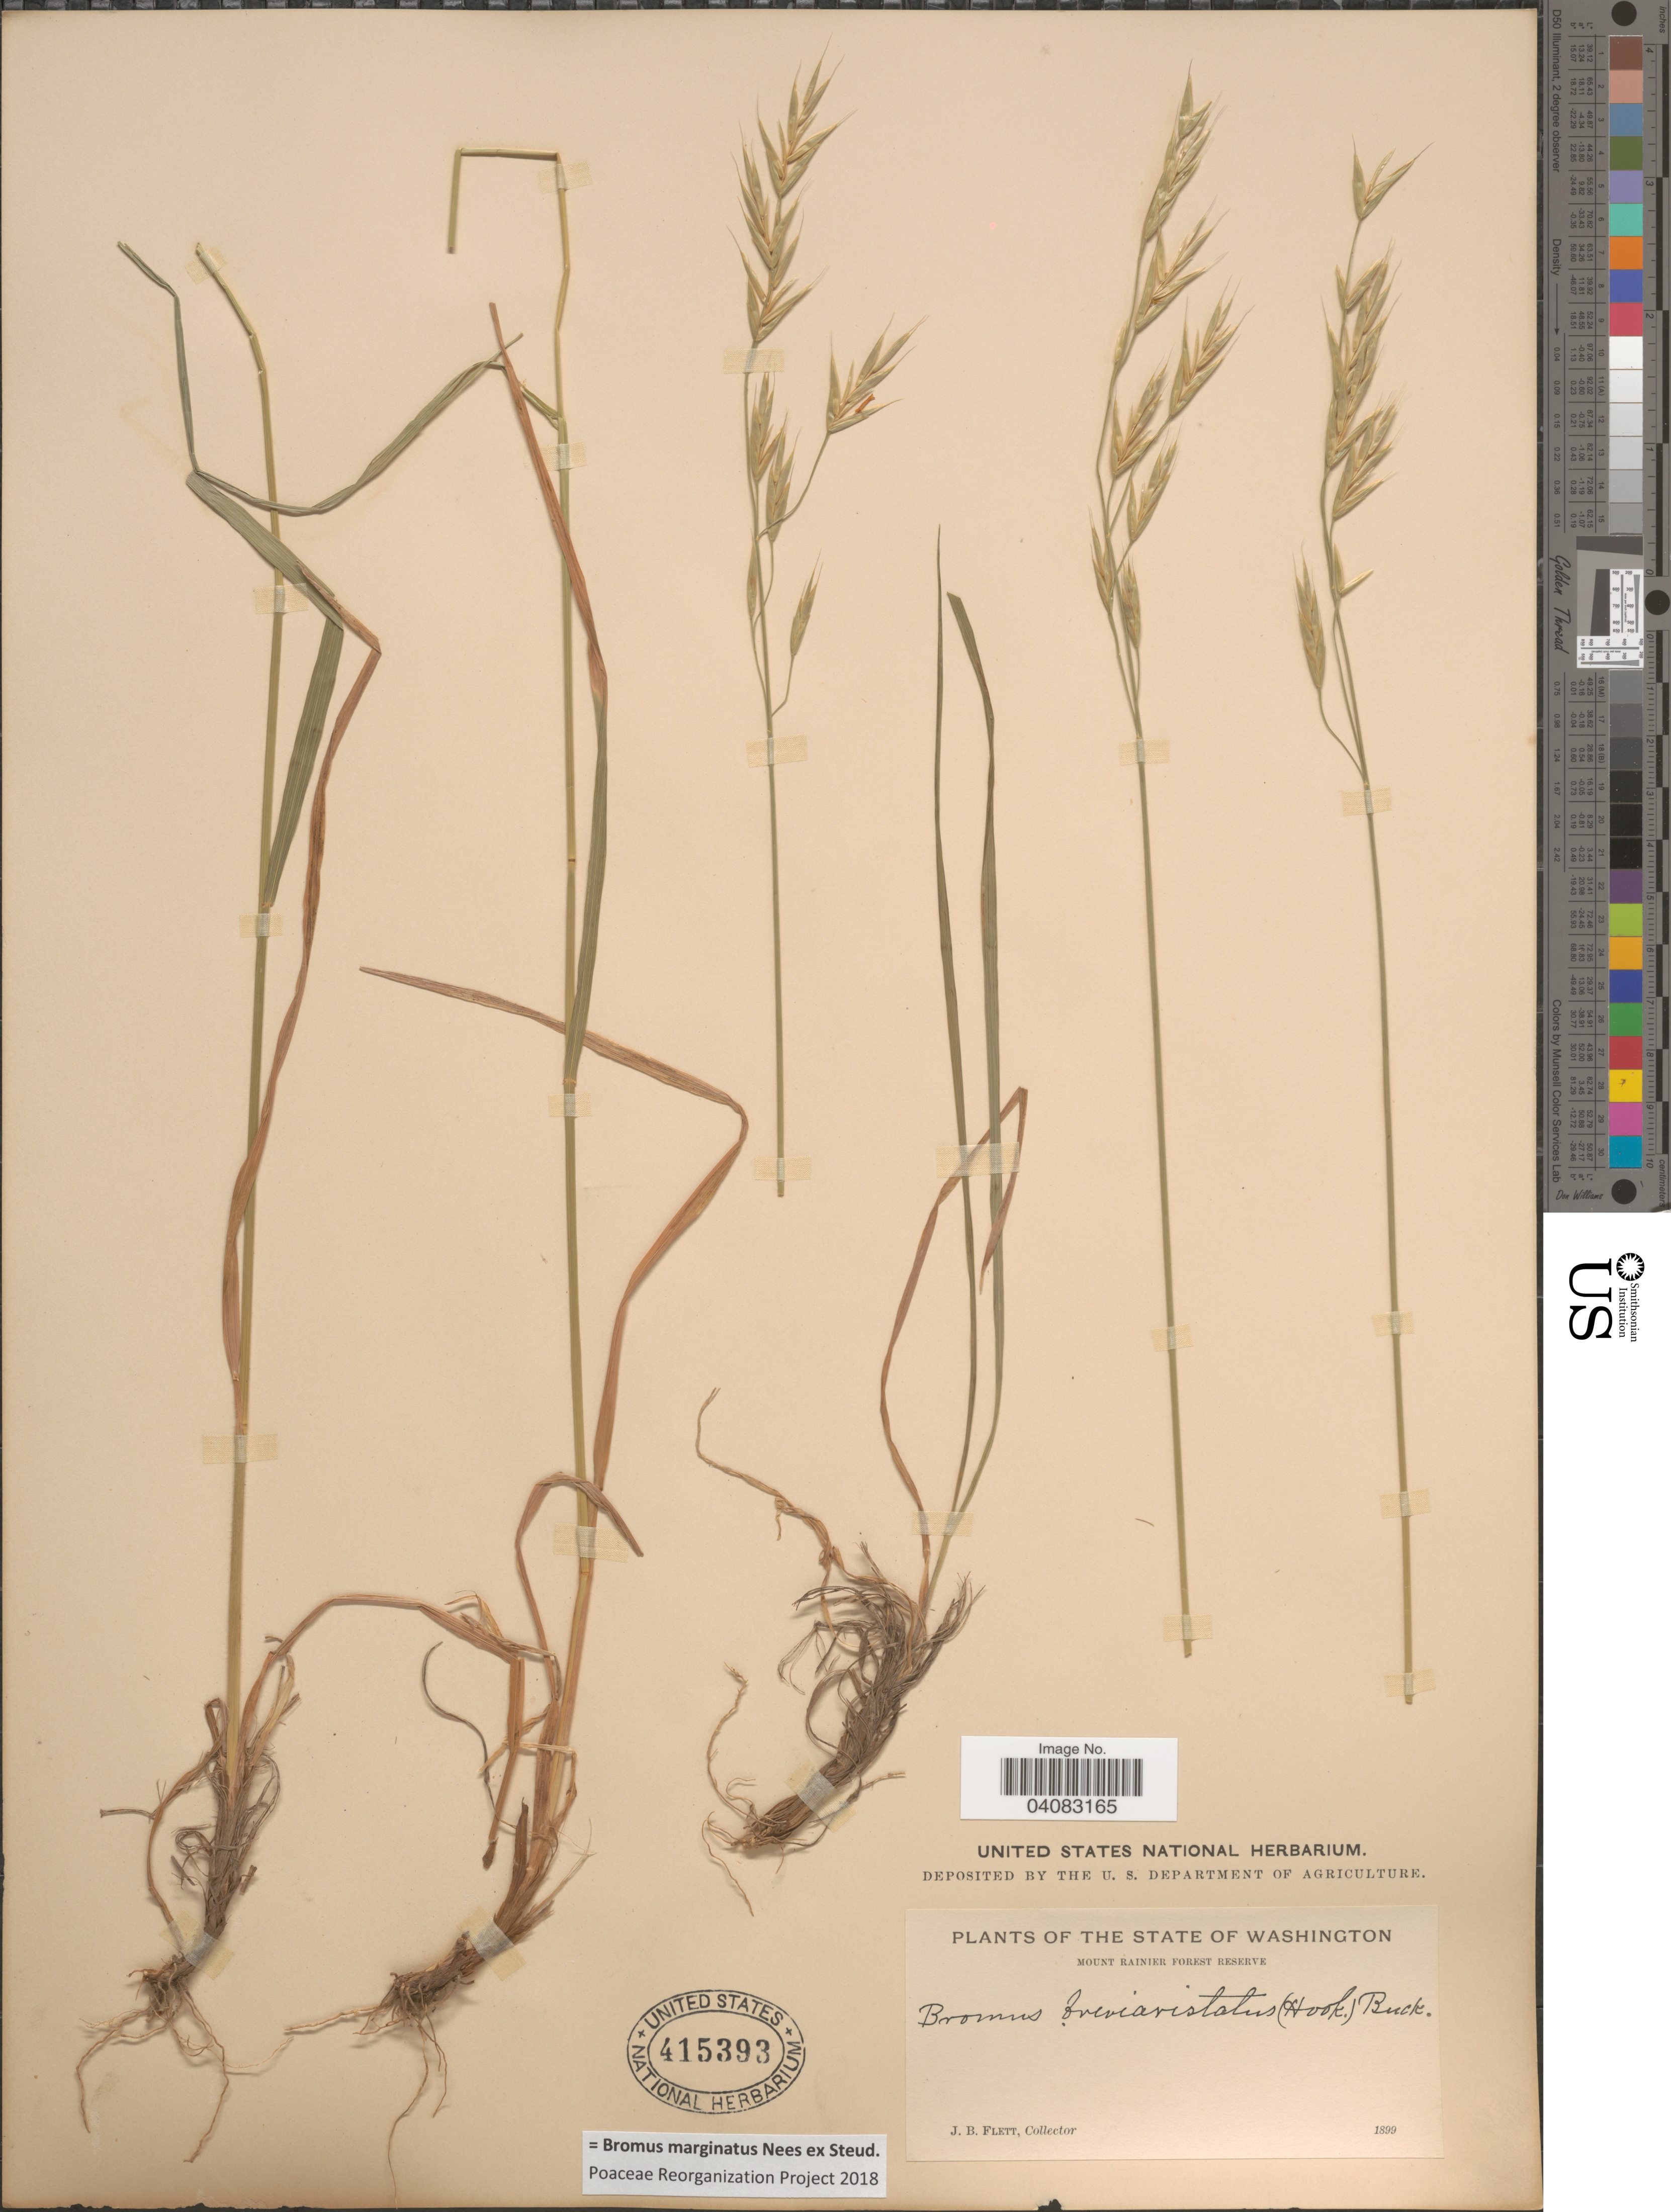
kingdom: Plantae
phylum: Tracheophyta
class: Liliopsida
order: Poales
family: Poaceae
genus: Bromus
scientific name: Bromus marginatus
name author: Nees ex Steud.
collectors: J. Flett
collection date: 1899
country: United States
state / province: Washington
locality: Mount Rainier Forest Reserve.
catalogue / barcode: US 415393